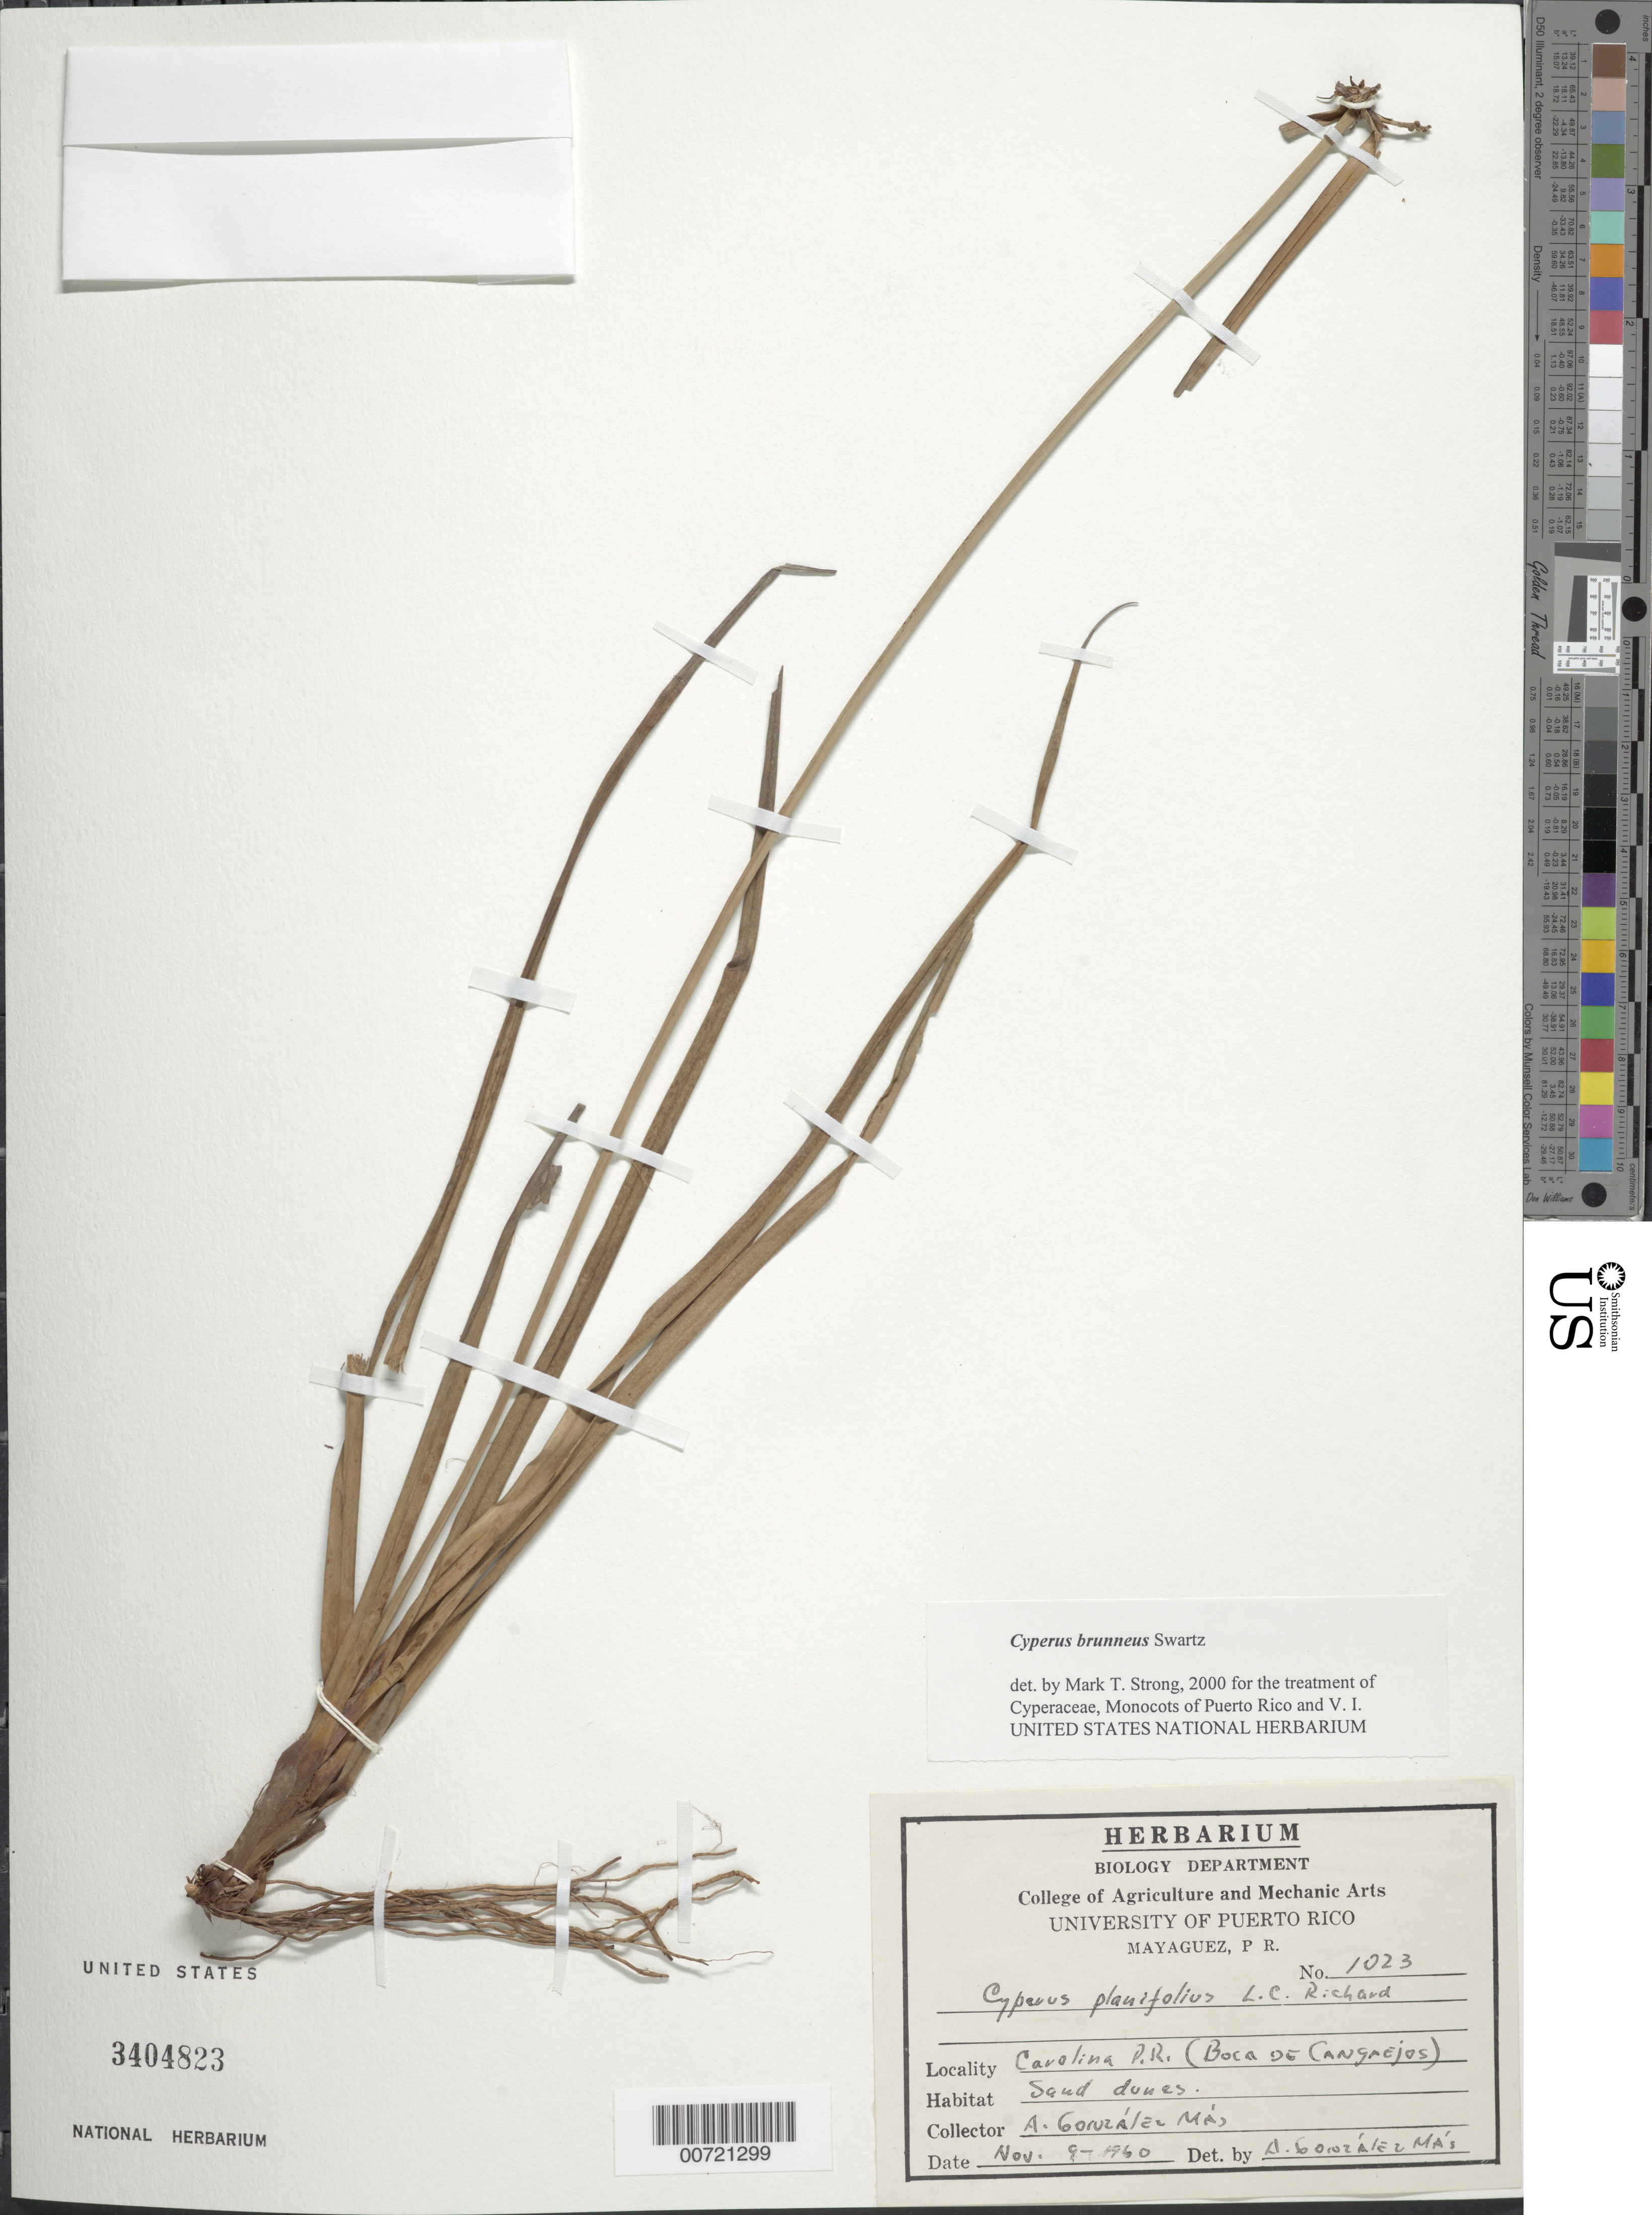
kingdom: Plantae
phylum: Tracheophyta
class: Liliopsida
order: Poales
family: Cyperaceae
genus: Cyperus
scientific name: Cyperus brunneus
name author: Sw.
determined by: Strong, M. T., (US), Smithsonian Institution - National Museum of Natural History (UNITED STATES)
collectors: A. González Más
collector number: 1023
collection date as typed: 09 Nov 1960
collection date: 1960-11-09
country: Puerto Rico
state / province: Carolina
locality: Carolina: Boca de Cangrejos.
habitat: Sand dunes.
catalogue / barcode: US 3404823